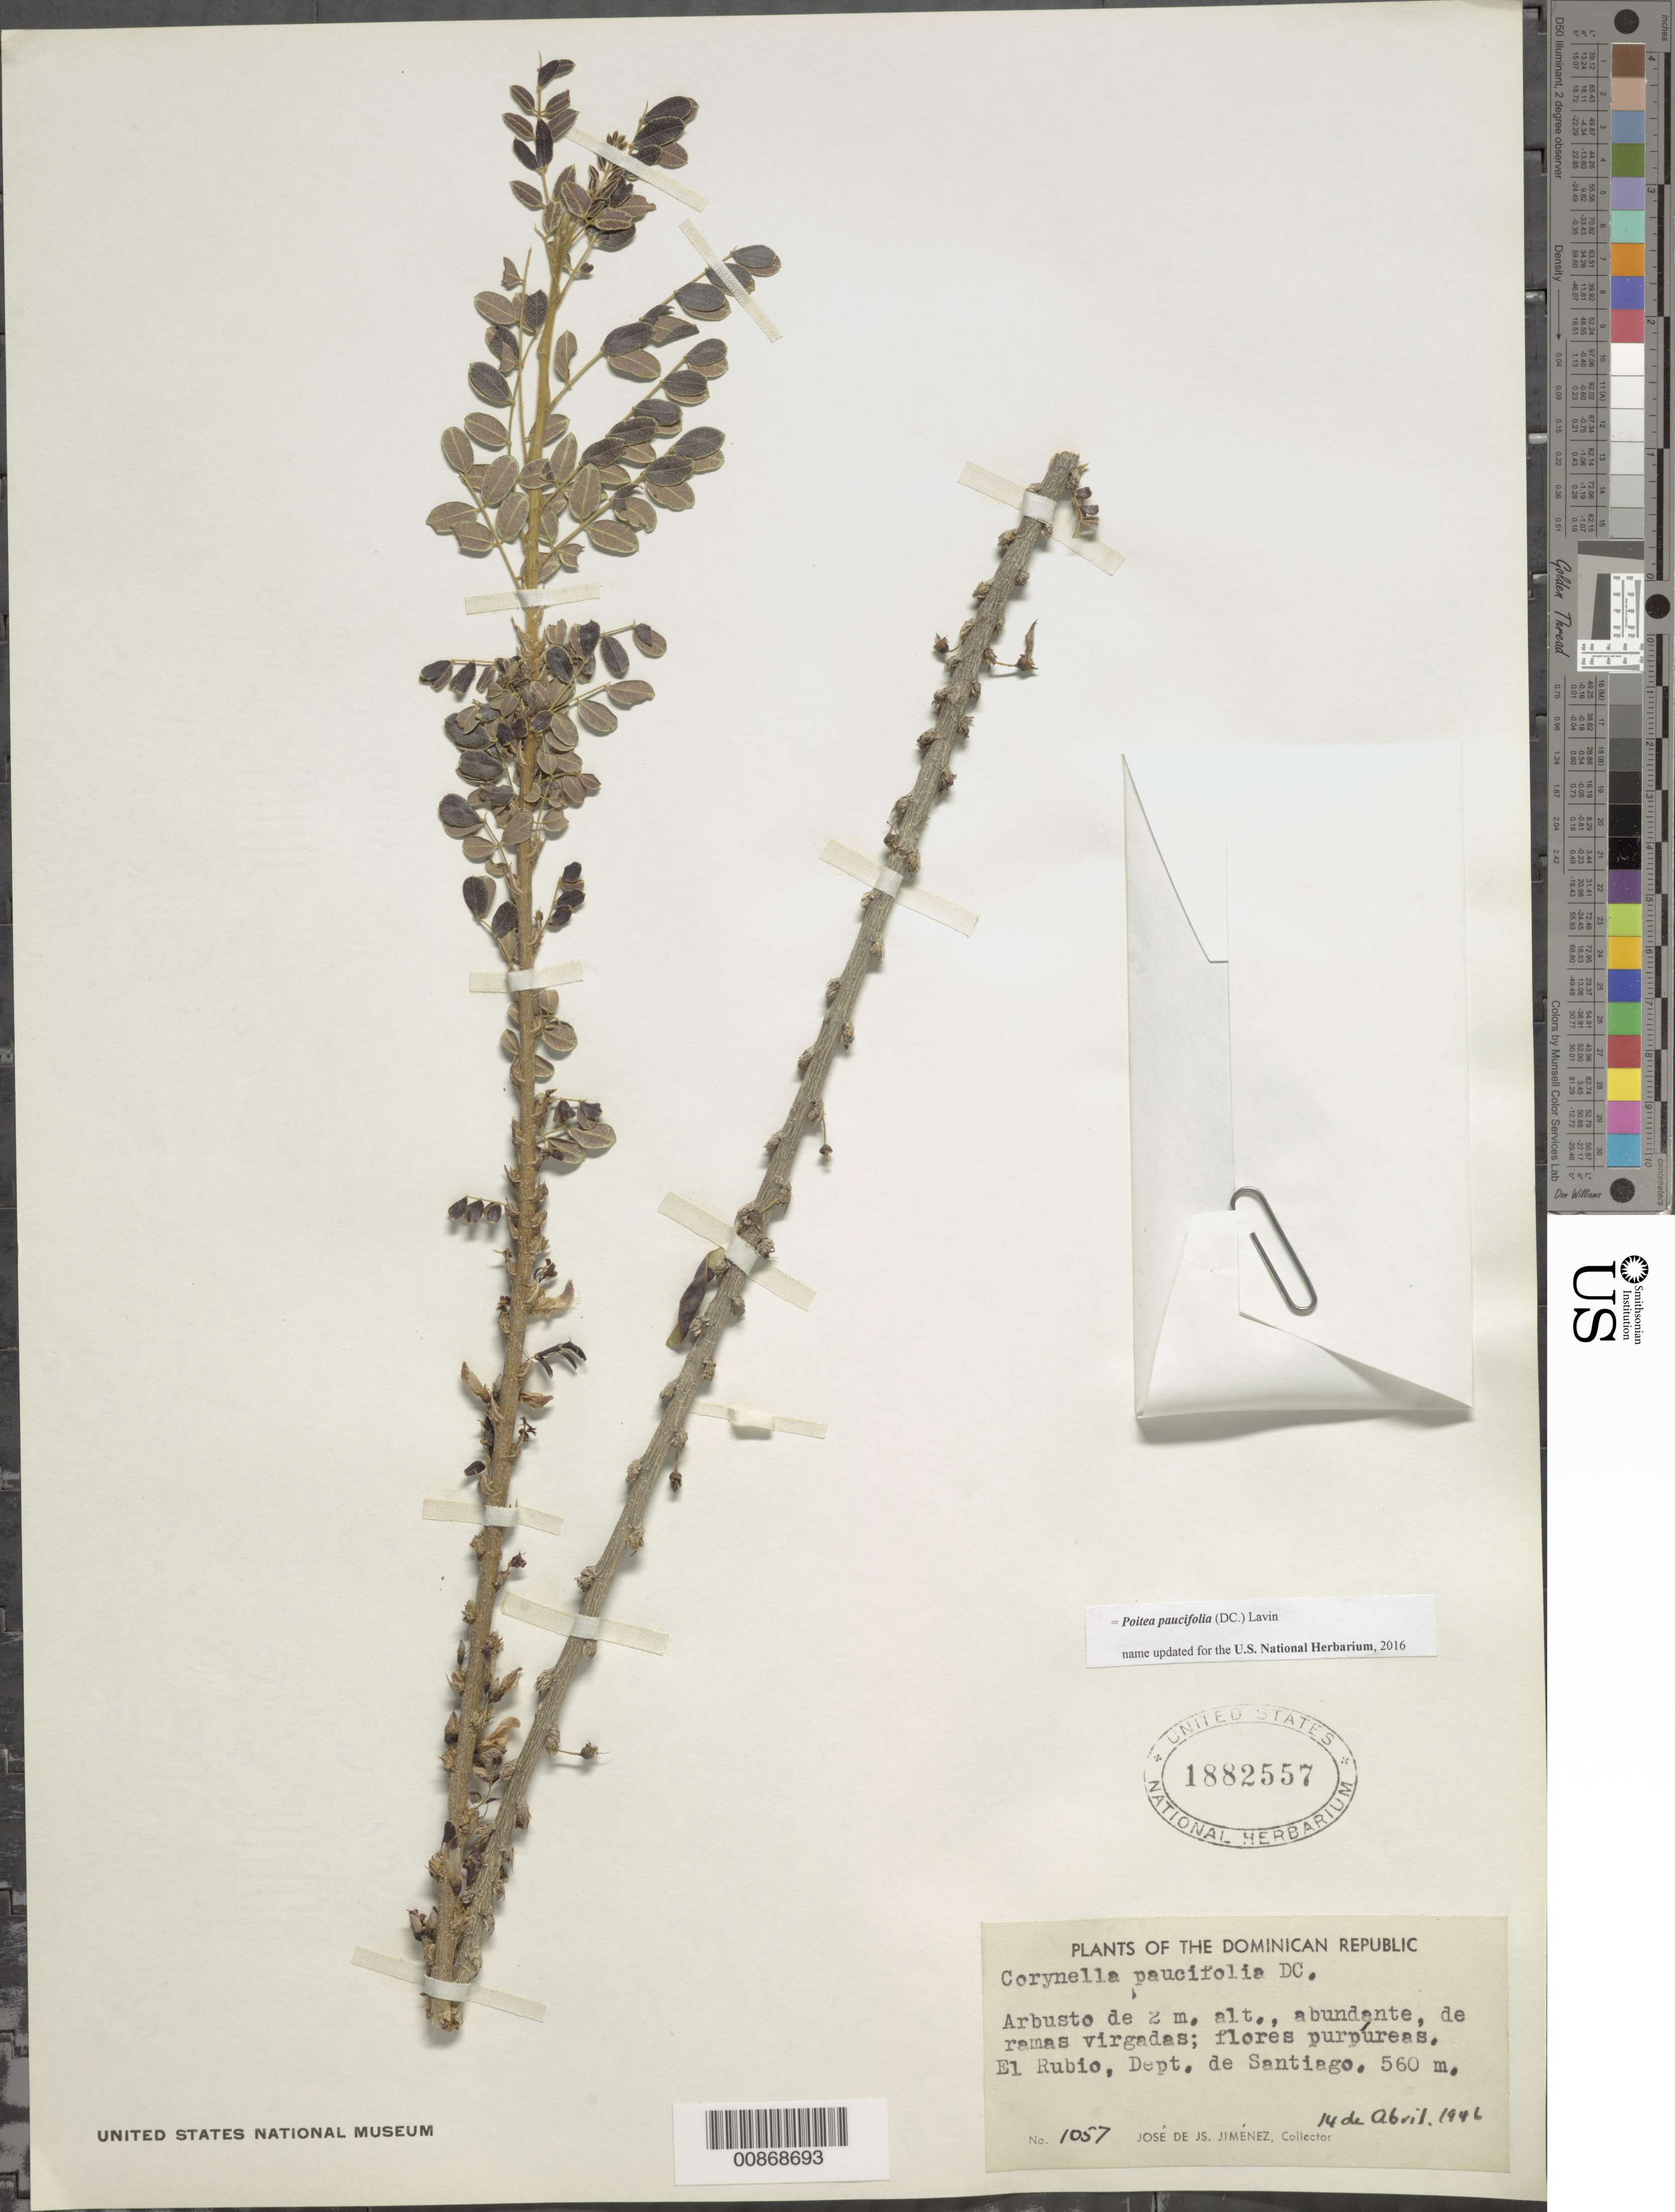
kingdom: Plantae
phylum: Tracheophyta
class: Magnoliopsida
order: Fabales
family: Fabaceae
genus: Poitea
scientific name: Poitea paucifolia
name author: (DC.) Lavin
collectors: J. J. Jiménez Almonte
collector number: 1057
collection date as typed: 14 Apr 1946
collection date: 1946-04-14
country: Dominican Republic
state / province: Santiago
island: Hispaniola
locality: El Rubio.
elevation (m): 560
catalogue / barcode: US 1882557